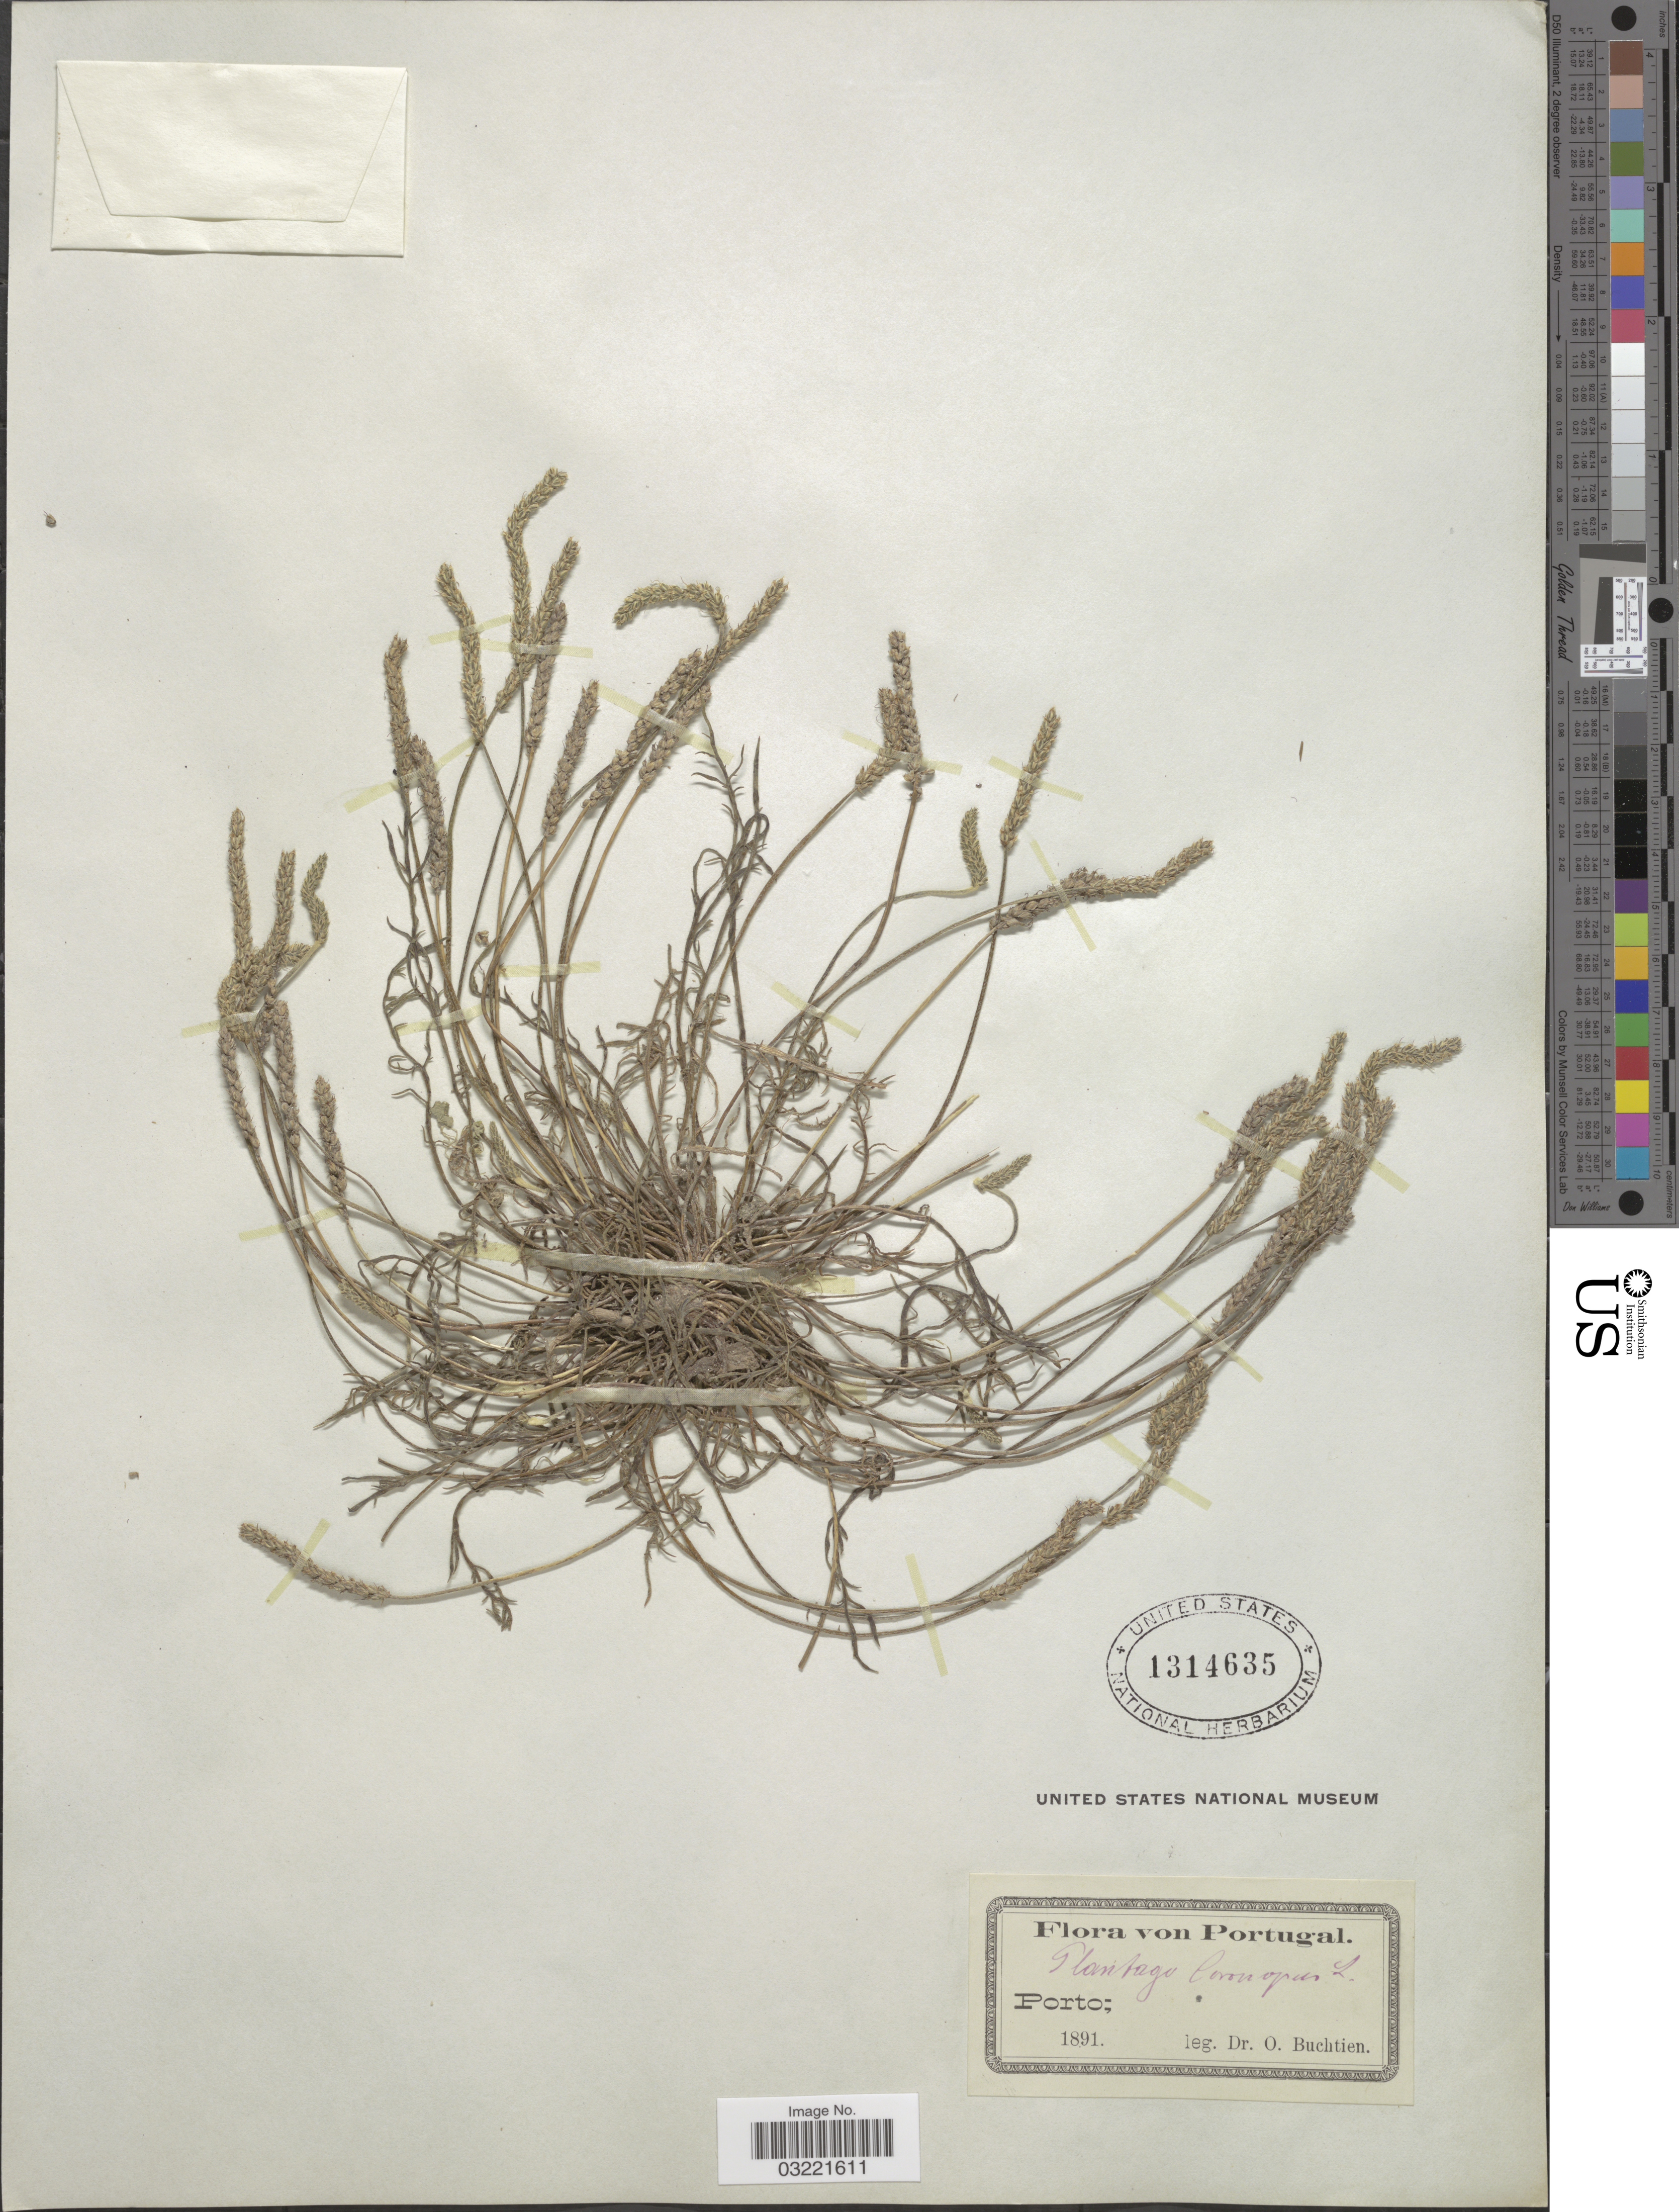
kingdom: Plantae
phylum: Tracheophyta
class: Magnoliopsida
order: Lamiales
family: Plantaginaceae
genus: Plantago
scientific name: Plantago coronopus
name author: L.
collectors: O. Buchtien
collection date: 1891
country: Portugal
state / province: Porto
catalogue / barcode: US 1314635